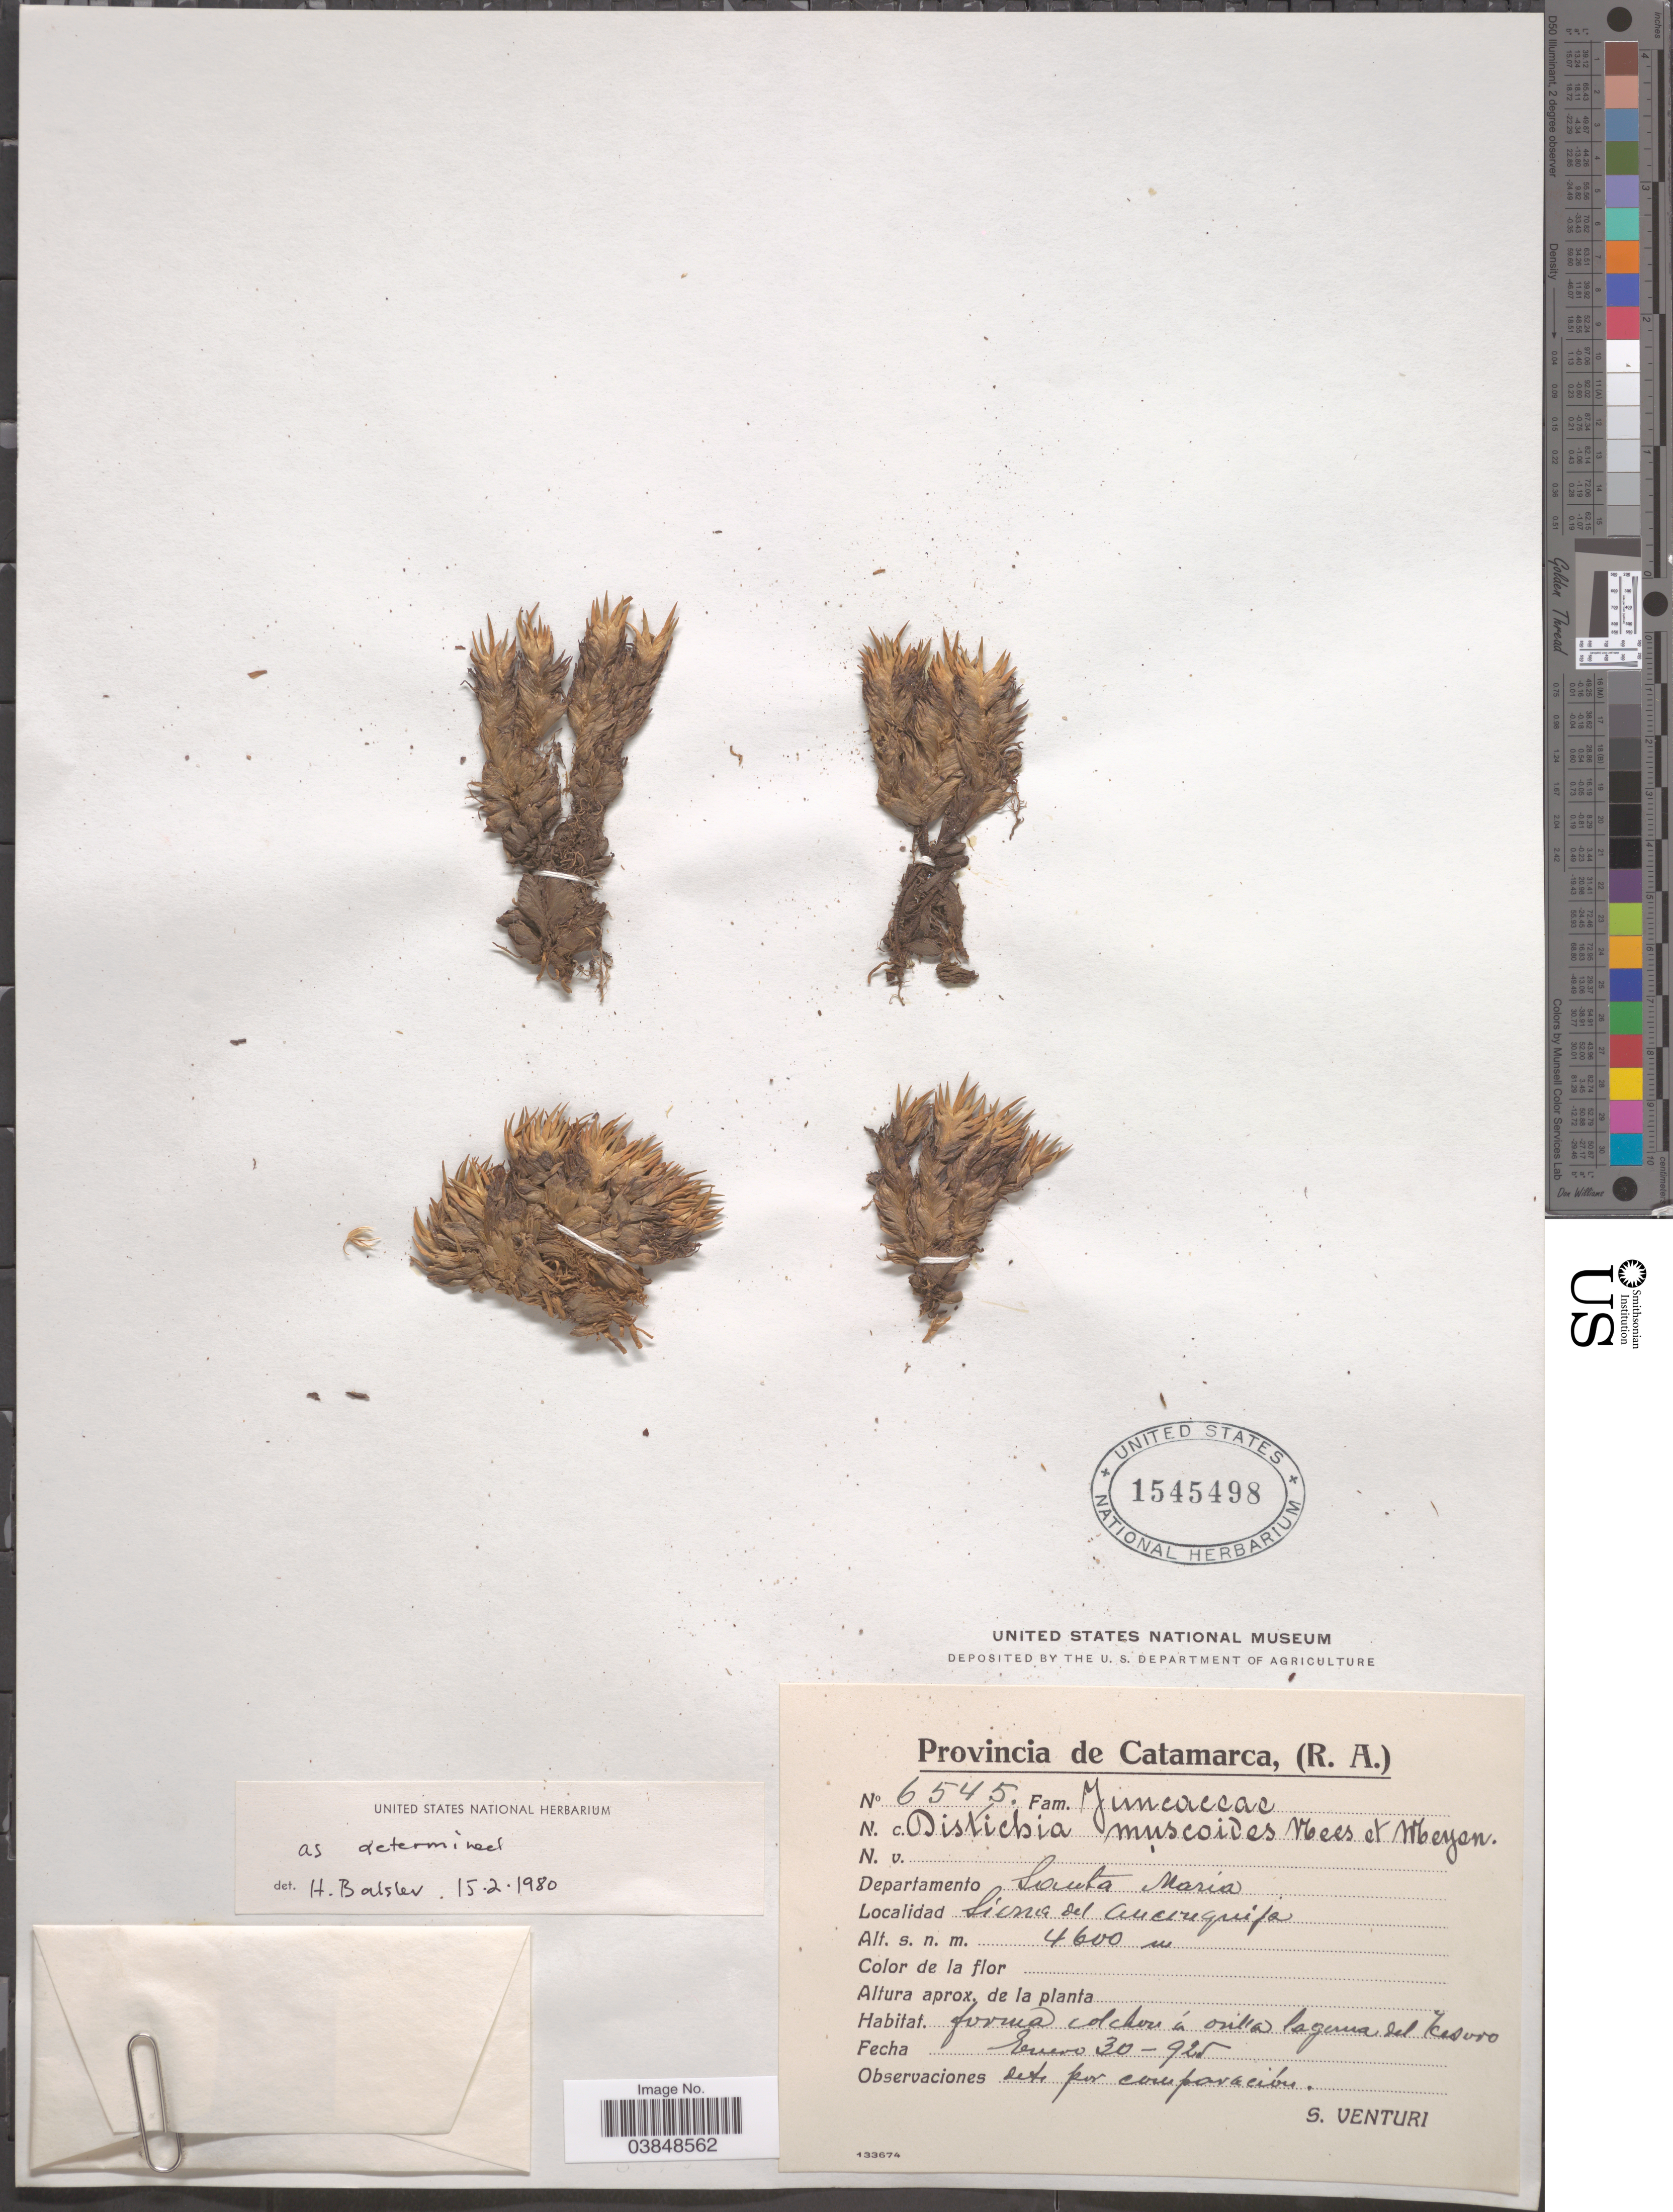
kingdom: Plantae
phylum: Tracheophyta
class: Liliopsida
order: Poales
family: Juncaceae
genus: Distichia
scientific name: Distichia muscoides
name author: Nees & Meyen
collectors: S. Venturi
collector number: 6545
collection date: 1925-01-30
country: Argentina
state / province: Catamarca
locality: Departamento Santa Maria. Sierra del Aconquija.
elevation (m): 4600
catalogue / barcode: US 1545498